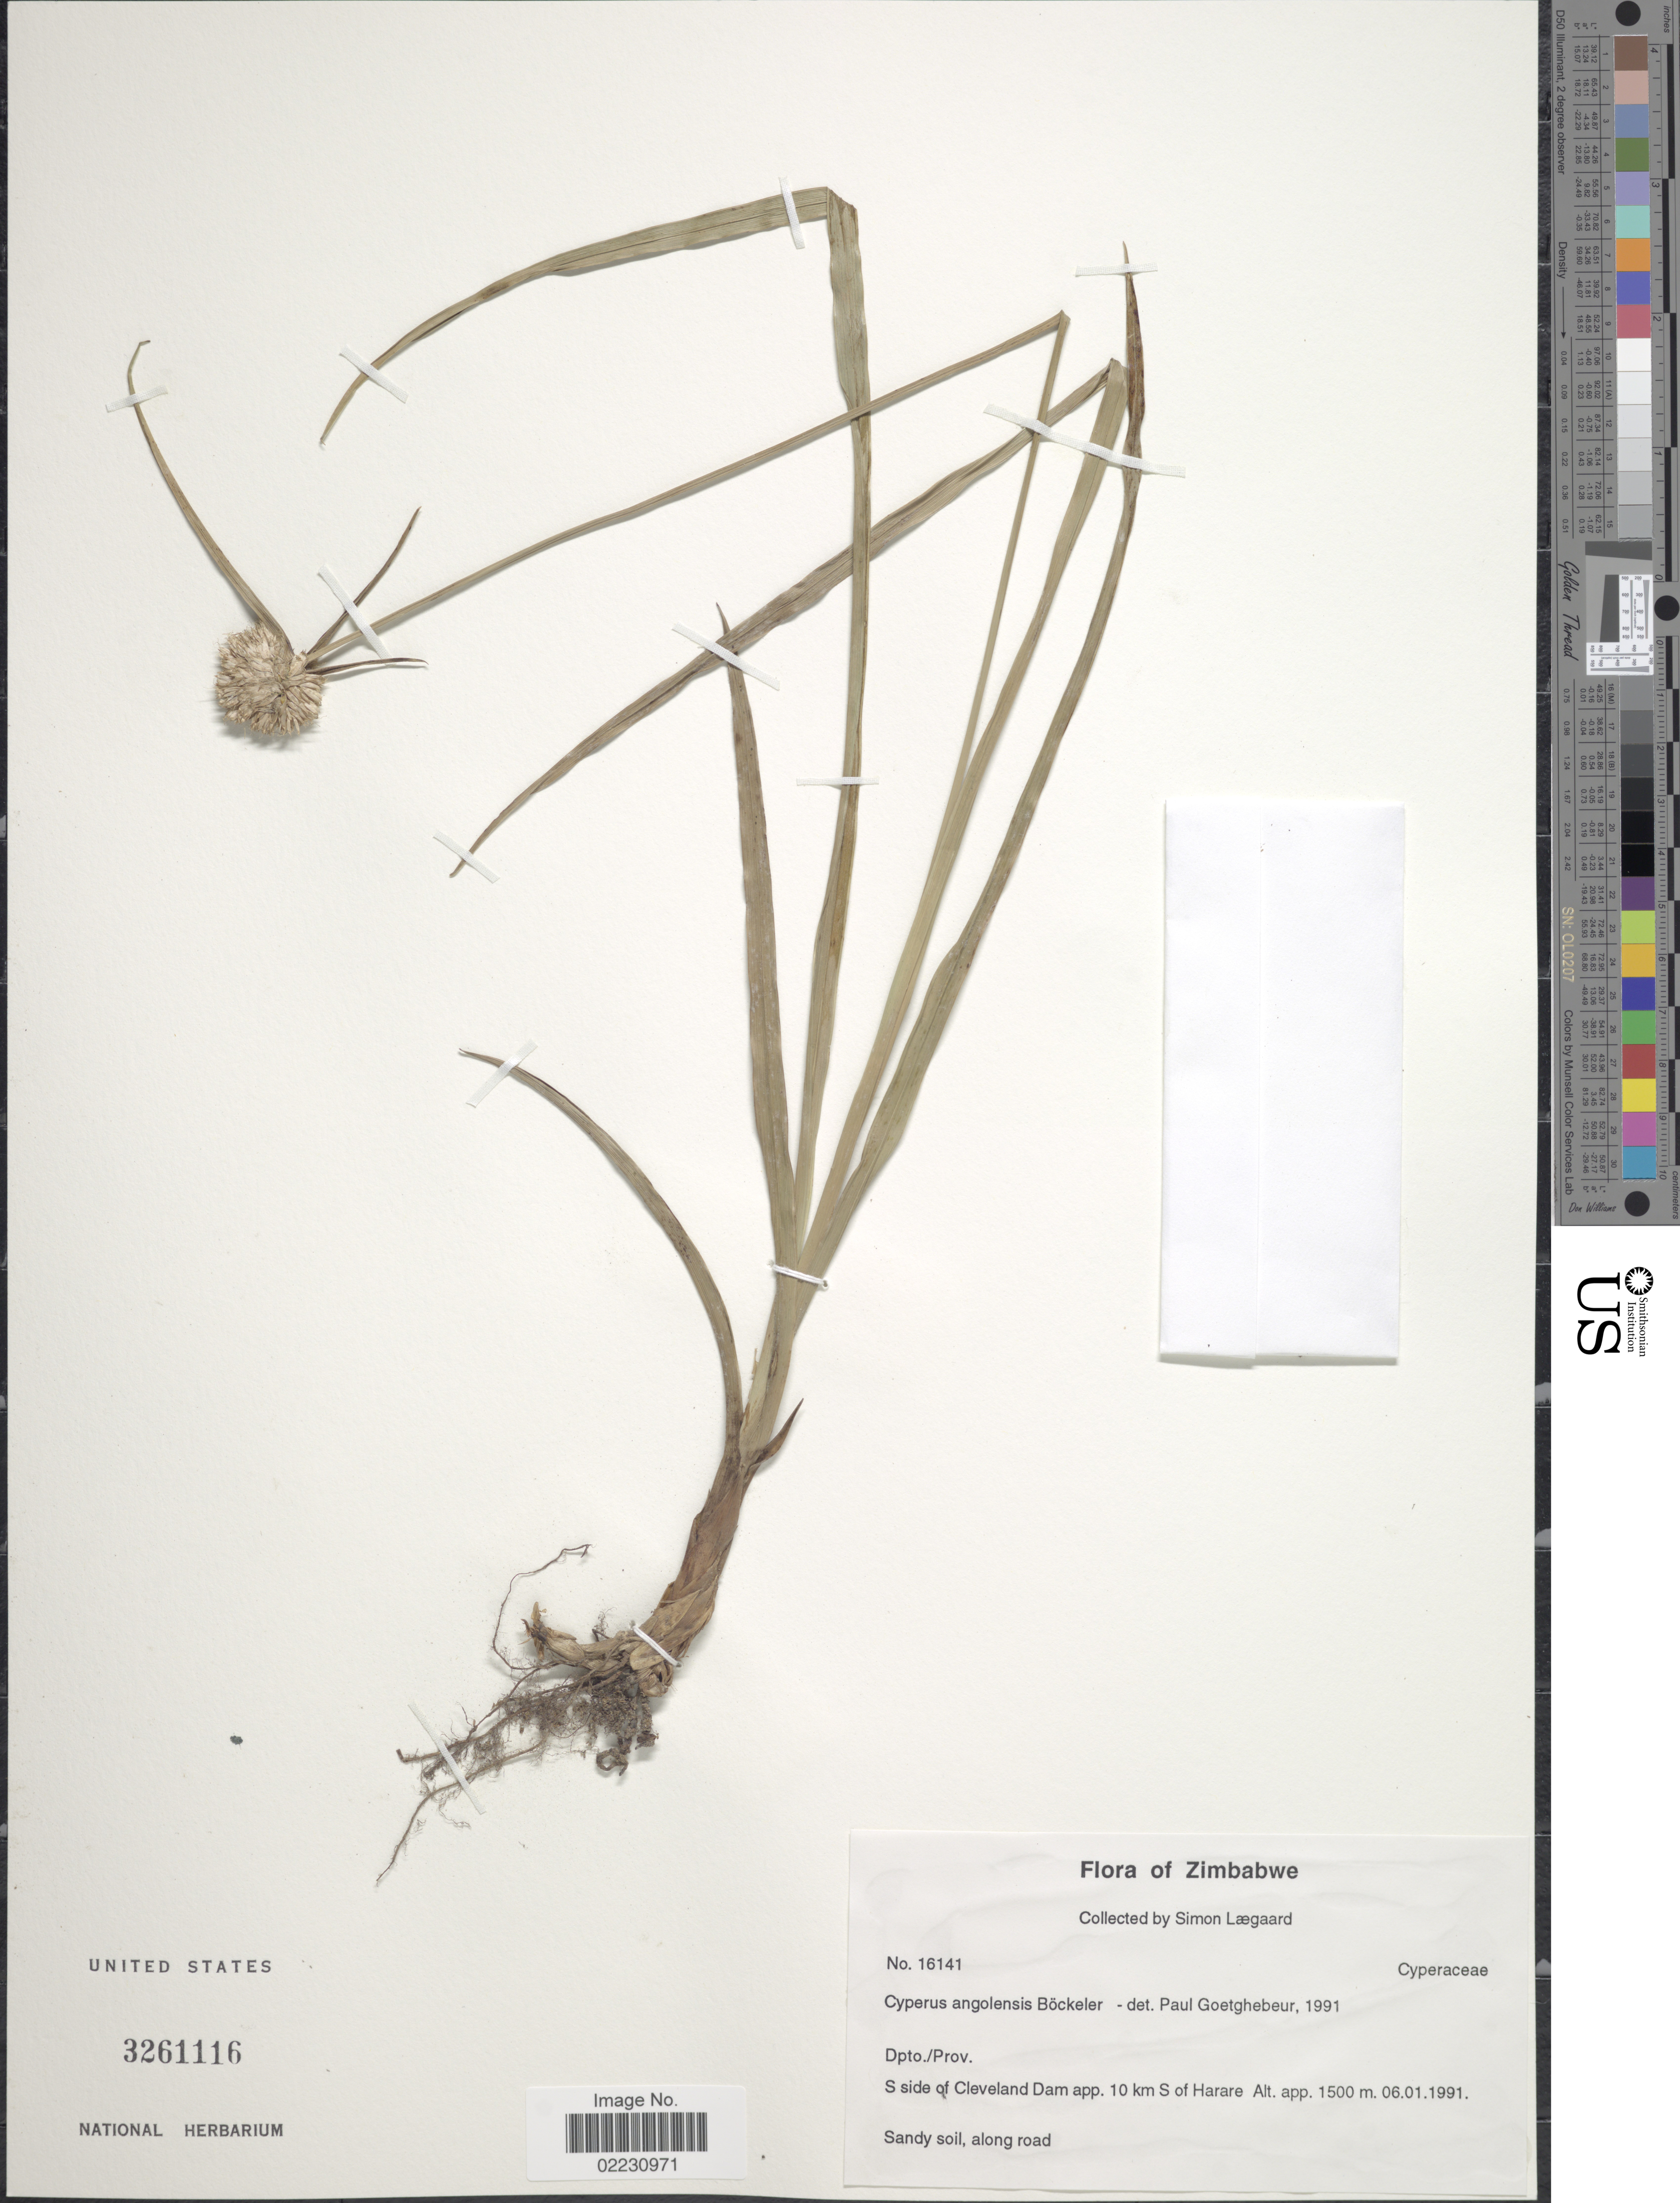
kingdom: Plantae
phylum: Tracheophyta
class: Liliopsida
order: Poales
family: Cyperaceae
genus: Cyperus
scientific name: Cyperus angolensis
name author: Boeckeler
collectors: S. Lægaard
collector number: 16141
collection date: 1991-01-06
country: Zimbabwe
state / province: Harare (city)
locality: Zimbabwe, Dpto./Prov. S side of Cleveland Dam app. 10 kms S of Harare.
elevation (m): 1500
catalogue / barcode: US 3261116